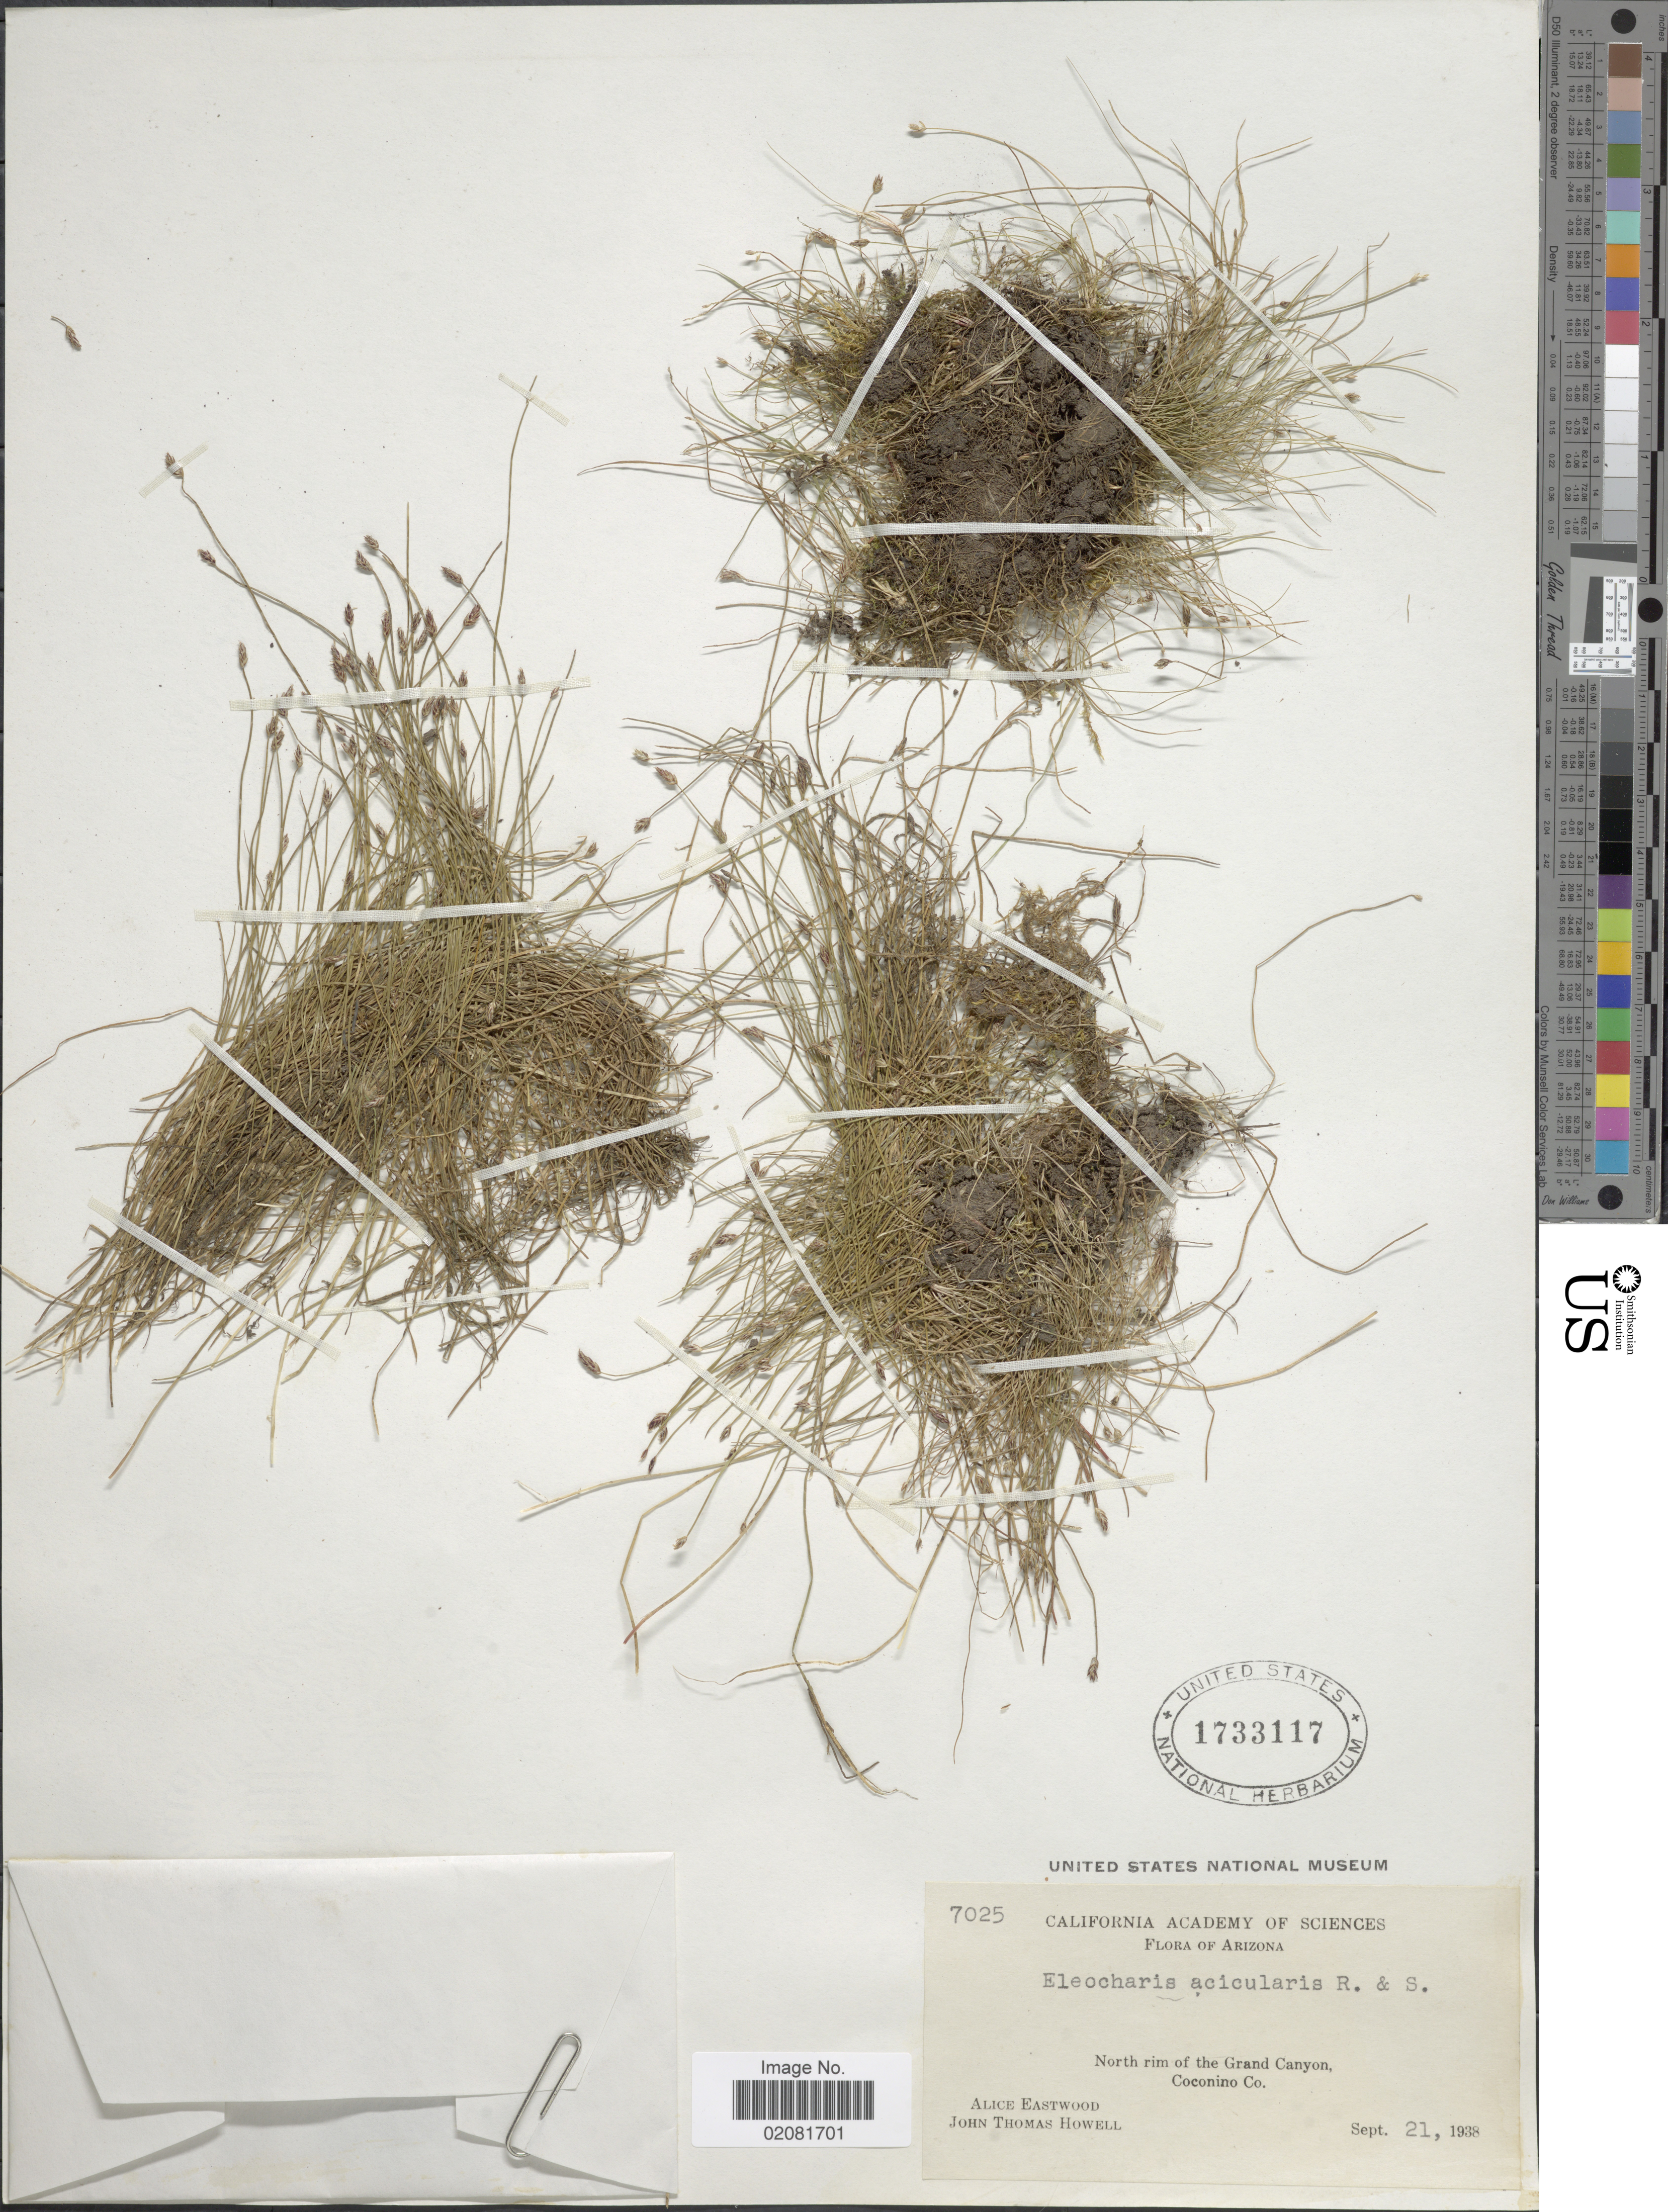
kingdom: Plantae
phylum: Tracheophyta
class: Liliopsida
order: Poales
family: Cyperaceae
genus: Eleocharis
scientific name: Eleocharis acicularis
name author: (L.) Roem. & Schult.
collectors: A. Eastwood & J. T. Howell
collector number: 7025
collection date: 1938-09-21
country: United States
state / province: Arizona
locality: North rim of the Grand Canyon, Coconino Co.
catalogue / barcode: US 1733117